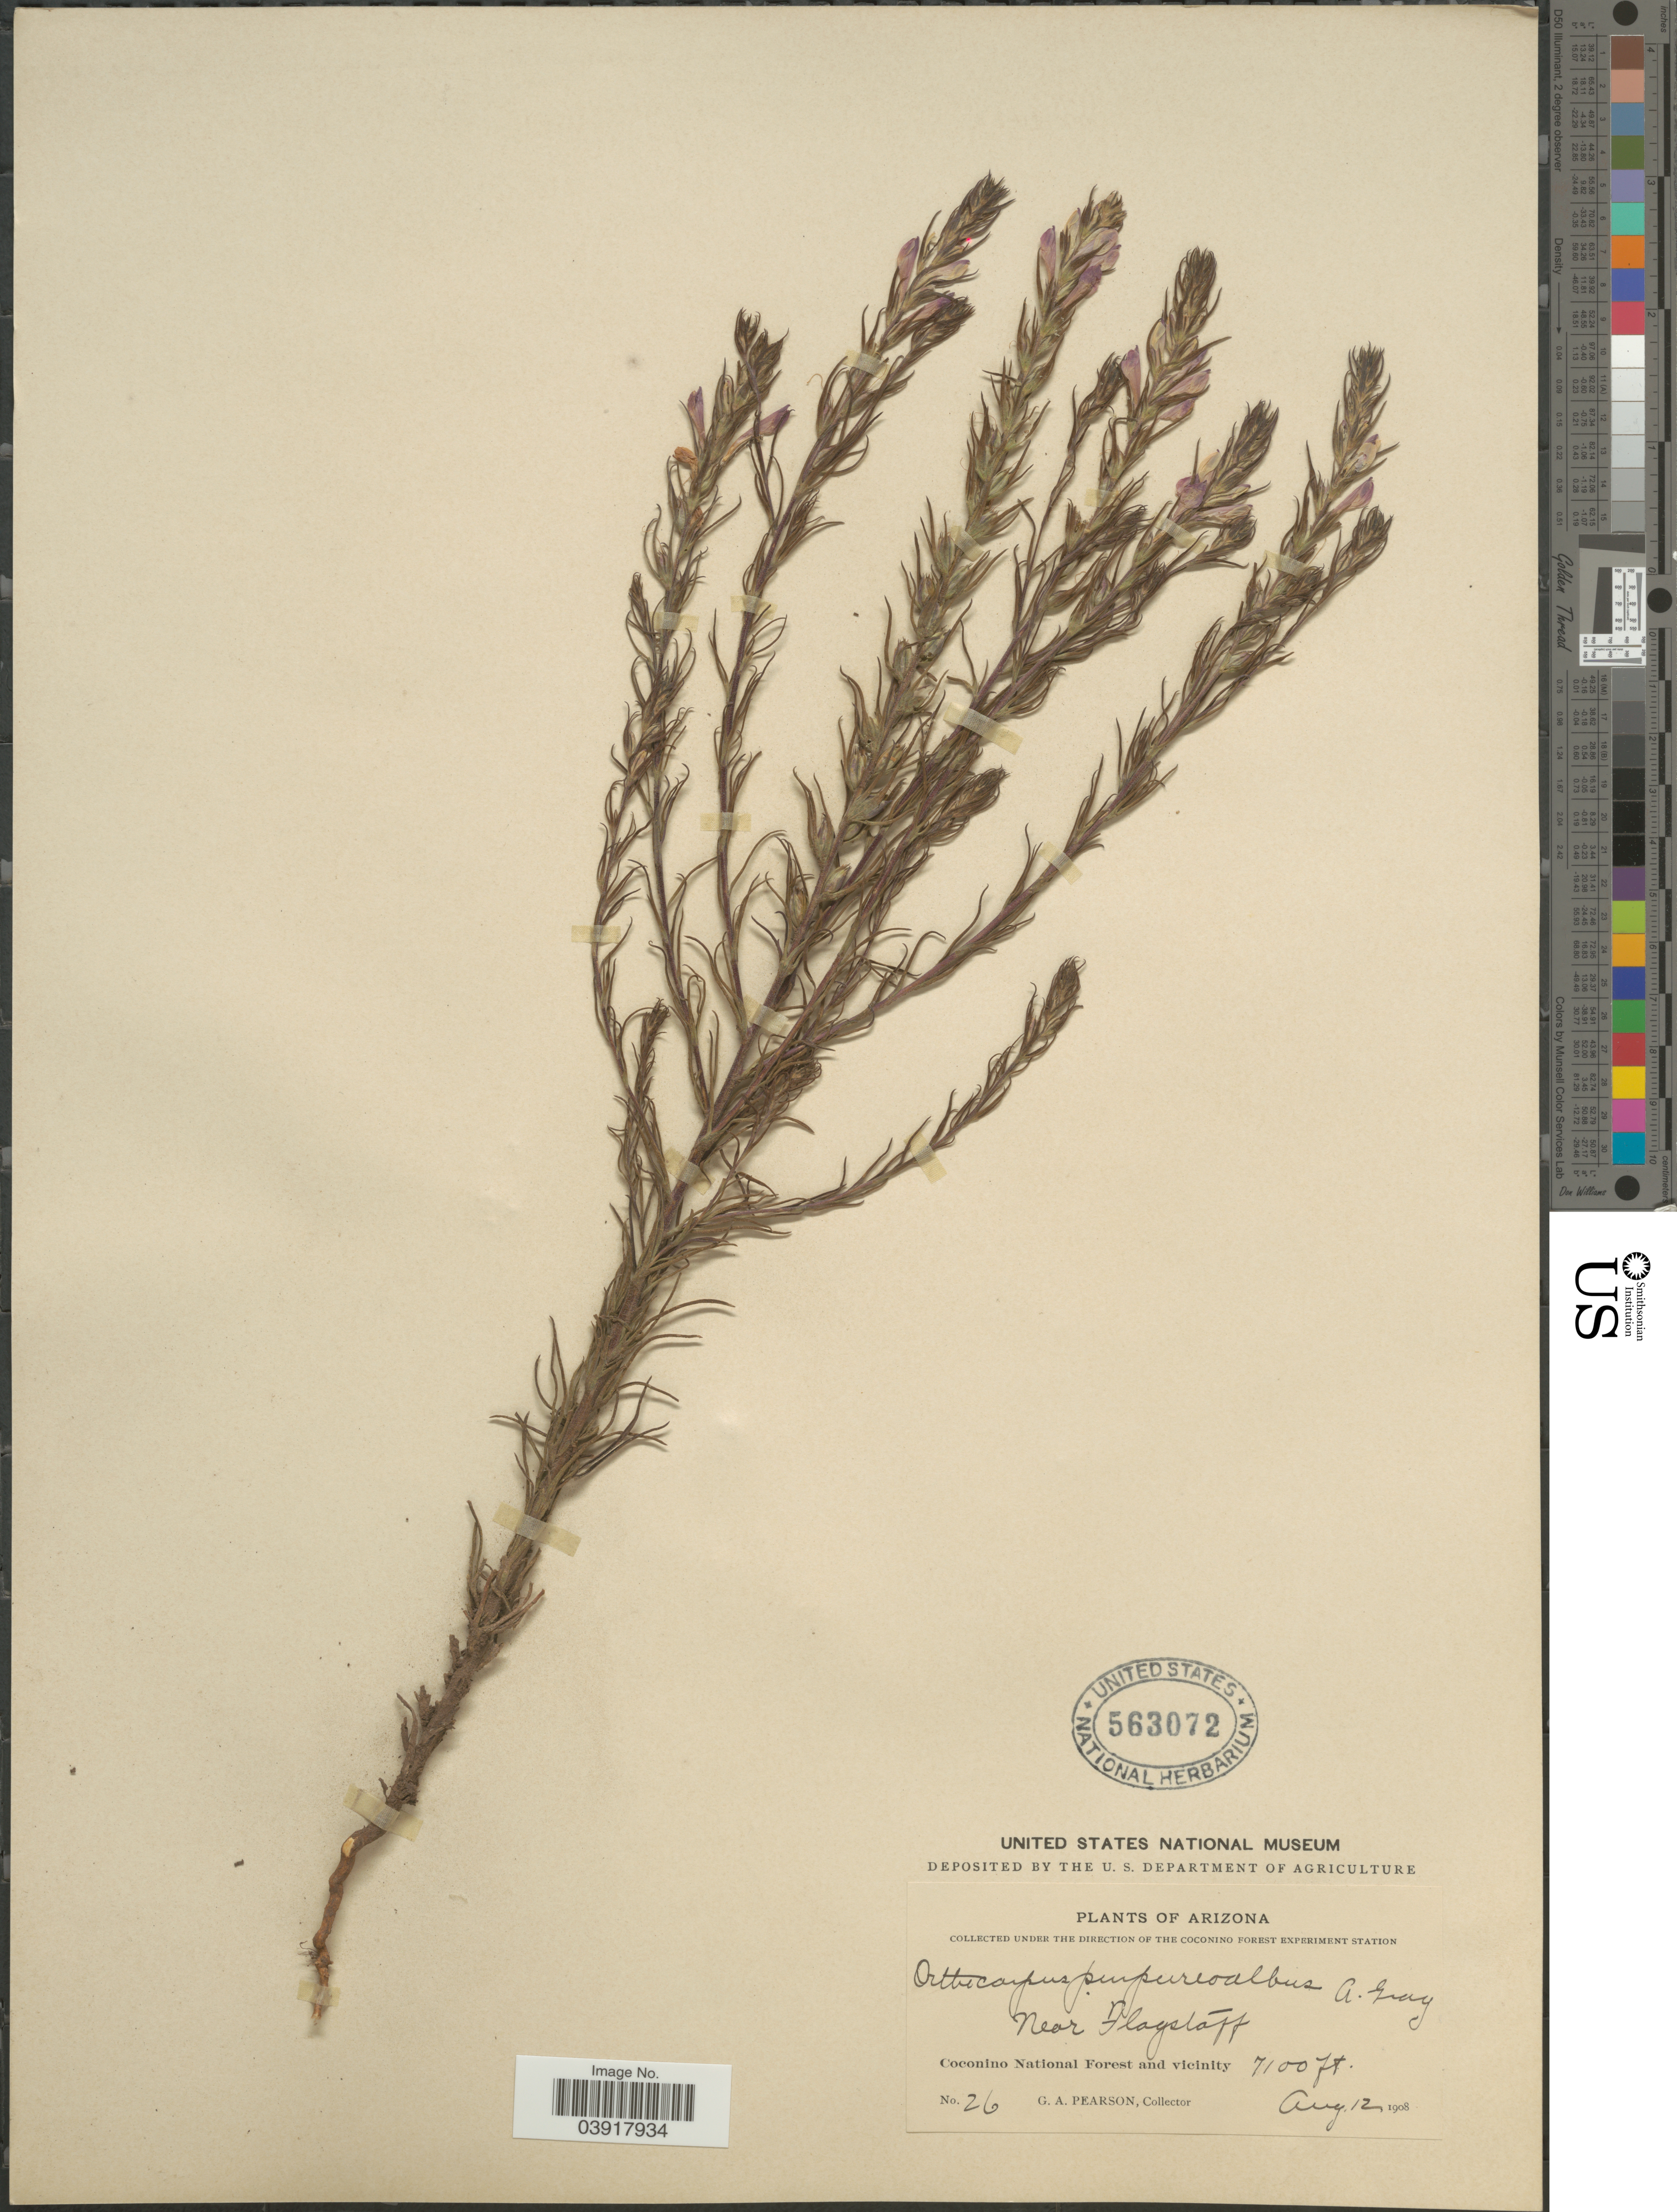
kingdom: Plantae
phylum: Tracheophyta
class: Magnoliopsida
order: Lamiales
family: Orobanchaceae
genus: Orthocarpus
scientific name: Orthocarpus purpureo-albus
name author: A. Gray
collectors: G. Pearson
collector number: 26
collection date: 1908-08-12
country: United States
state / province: Arizona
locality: Near Flagstaff. Coconino National Forest and vicinity.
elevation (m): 2164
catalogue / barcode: US 563072